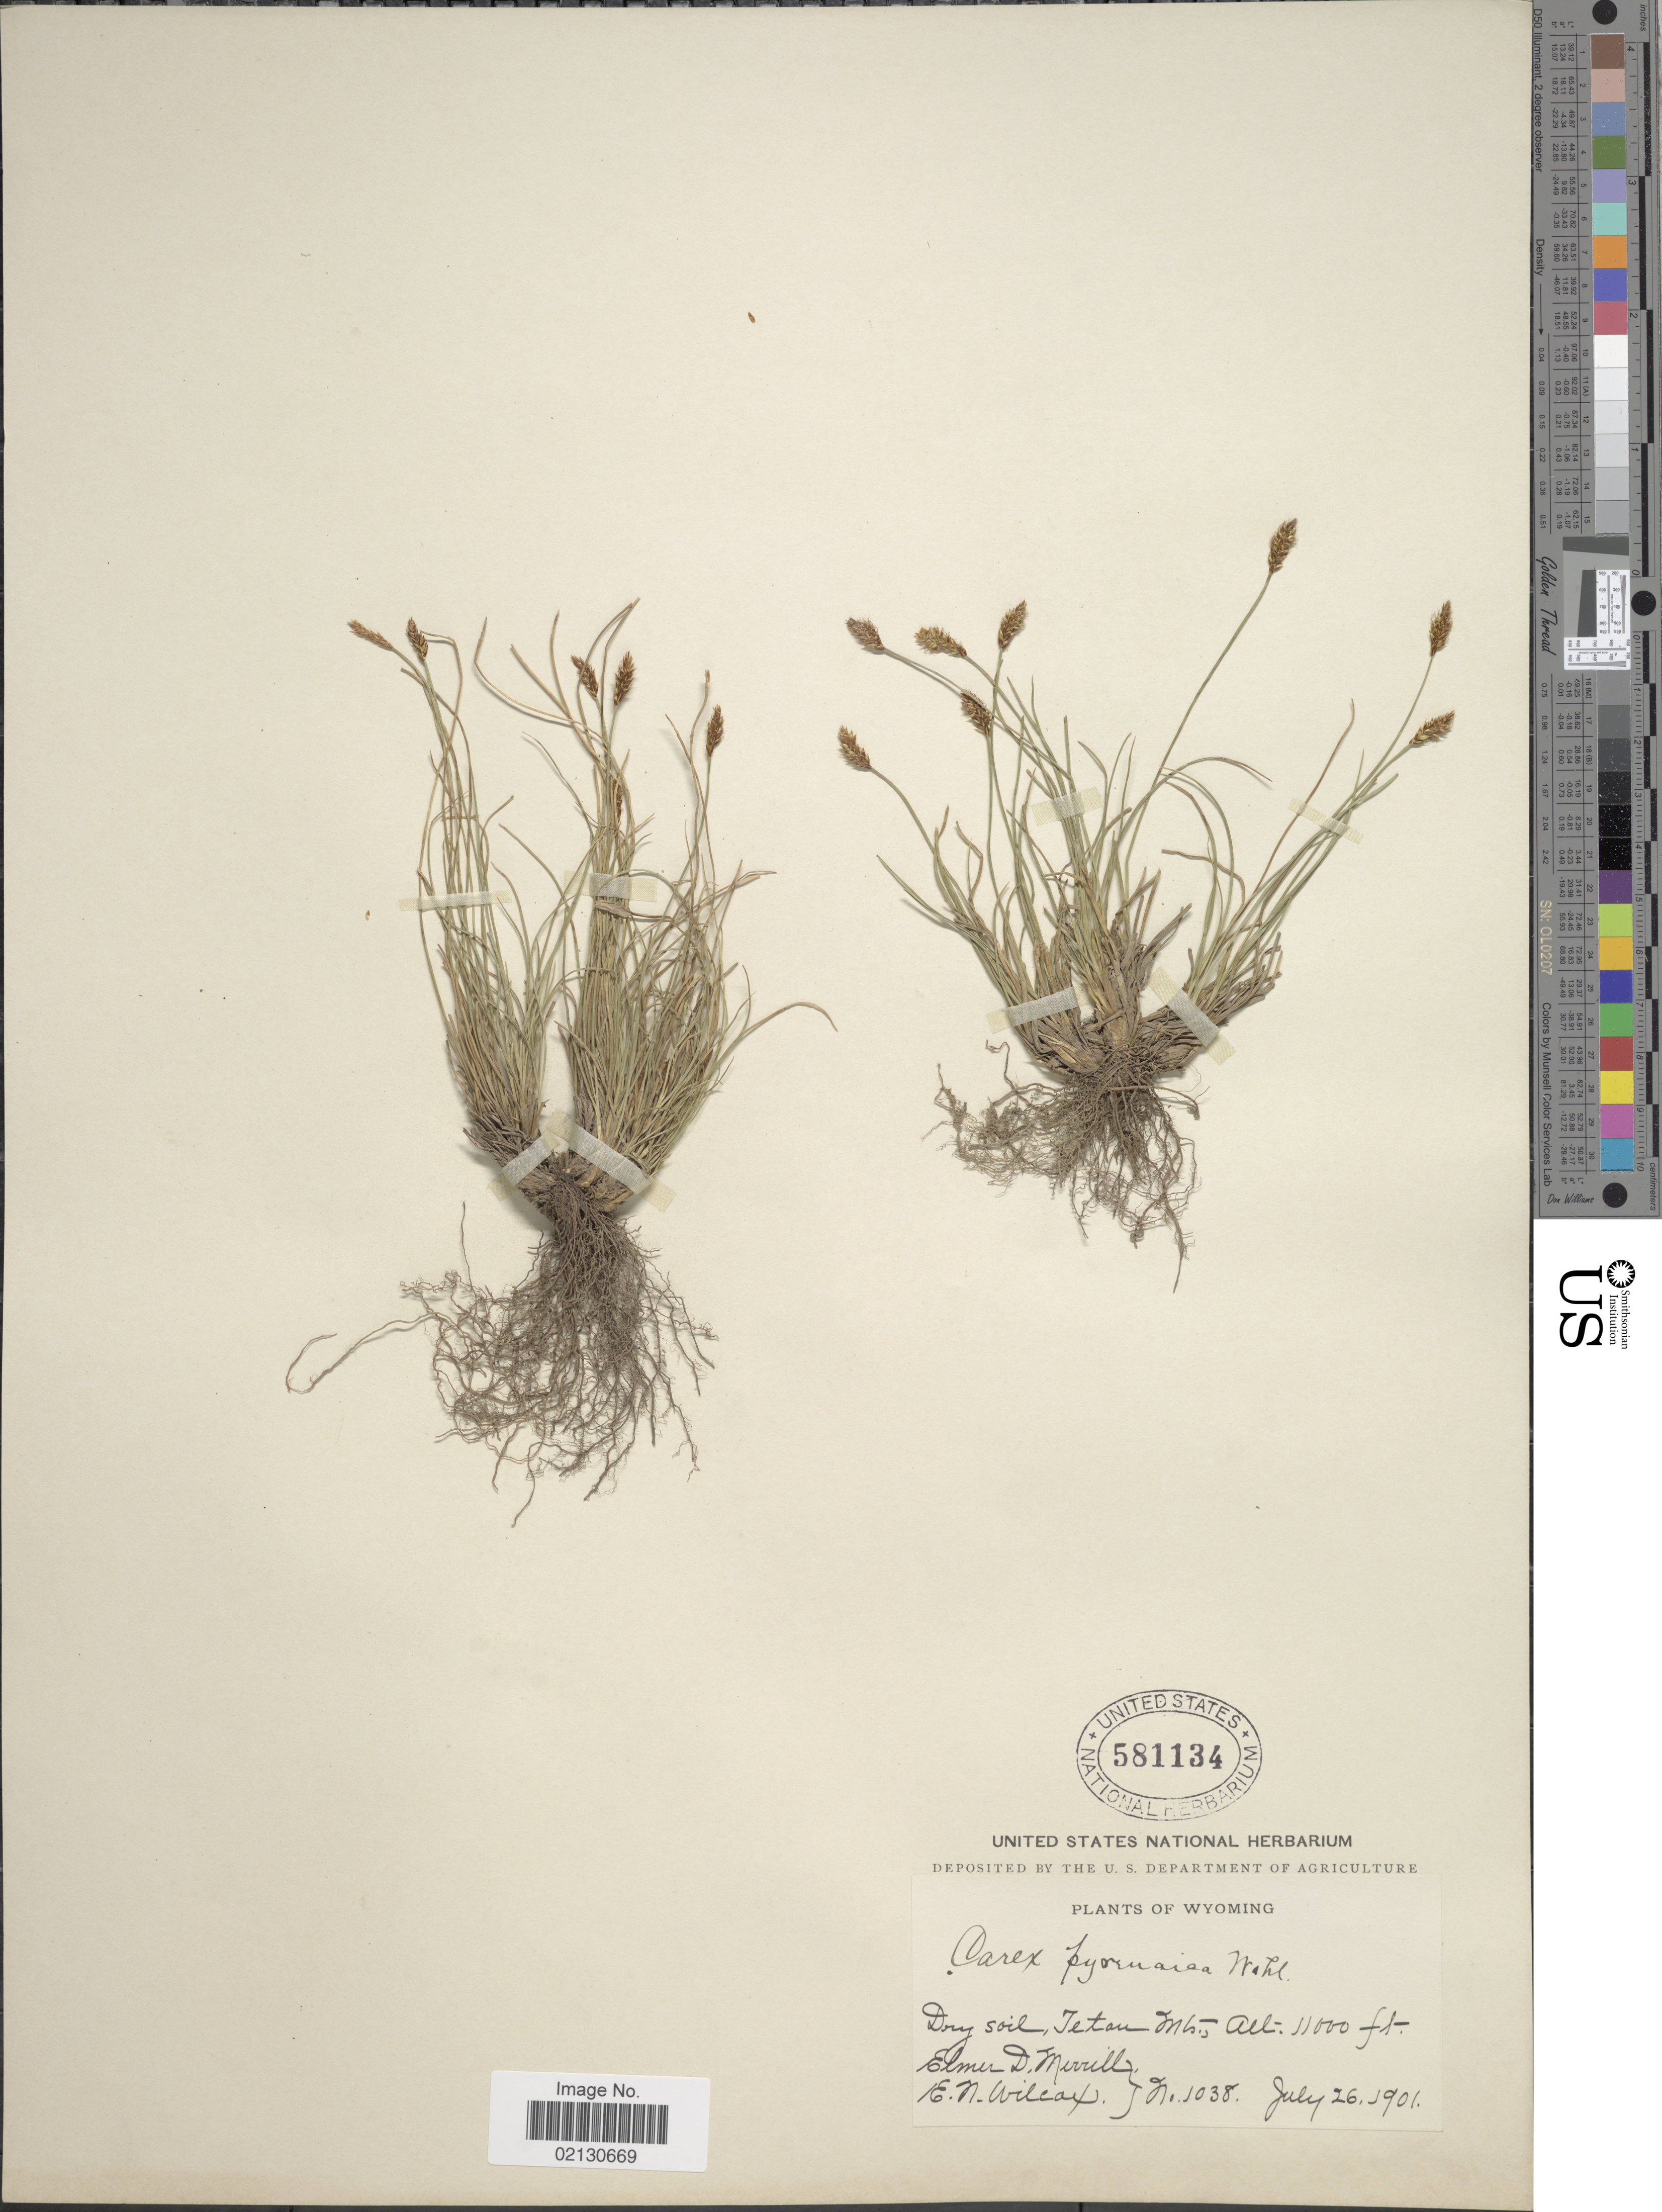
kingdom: Plantae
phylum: Tracheophyta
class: Liliopsida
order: Poales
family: Cyperaceae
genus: Carex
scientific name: Carex micropoda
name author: C.A. Mey.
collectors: E. D. Merrill & E. Wilcox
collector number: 1038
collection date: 1901-07-26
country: United States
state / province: Wyoming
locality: Tetan Mts.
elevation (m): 3353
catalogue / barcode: US 581134